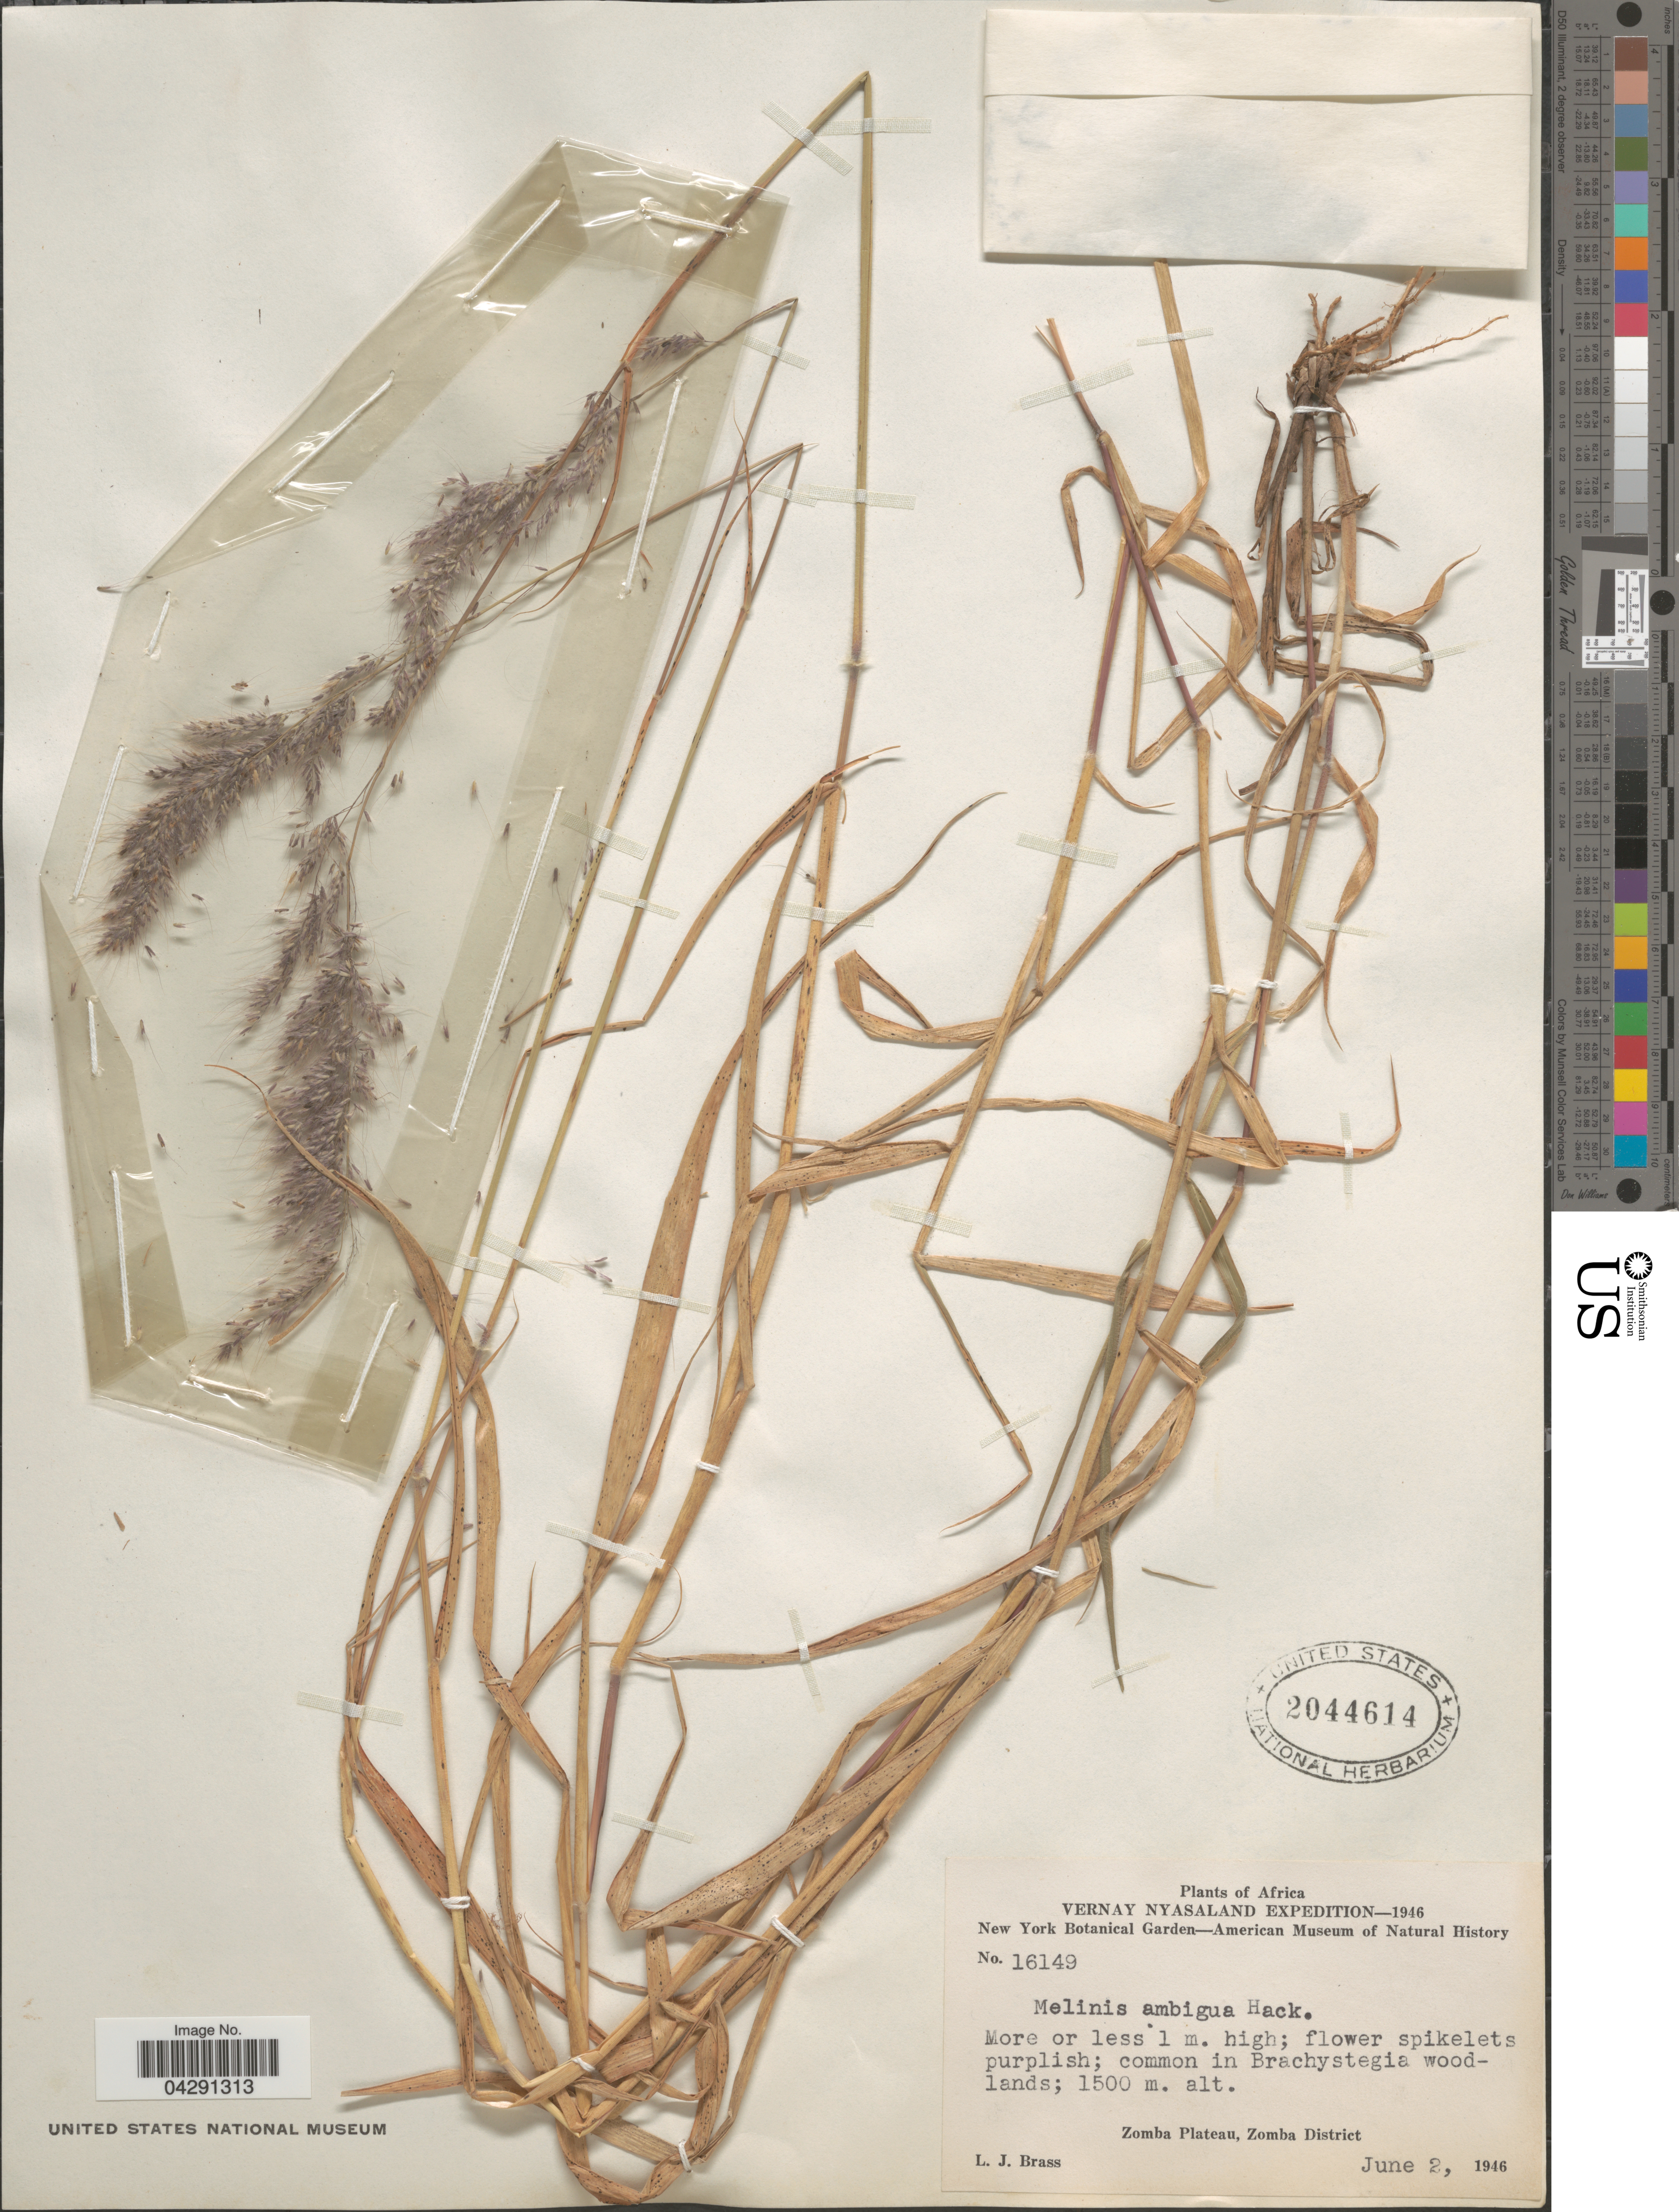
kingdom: Plantae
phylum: Tracheophyta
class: Liliopsida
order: Poales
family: Poaceae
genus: Melinis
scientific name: Melinis ambigua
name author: Hack.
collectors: L. J. Brass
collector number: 16149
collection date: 1946-06-02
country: Malawi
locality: Vernay Nyasaland Expedition-1946. Common in Brachystegia woodlands. Zomba Plateau, Zomba District.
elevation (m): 1500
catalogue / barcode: US 2044614